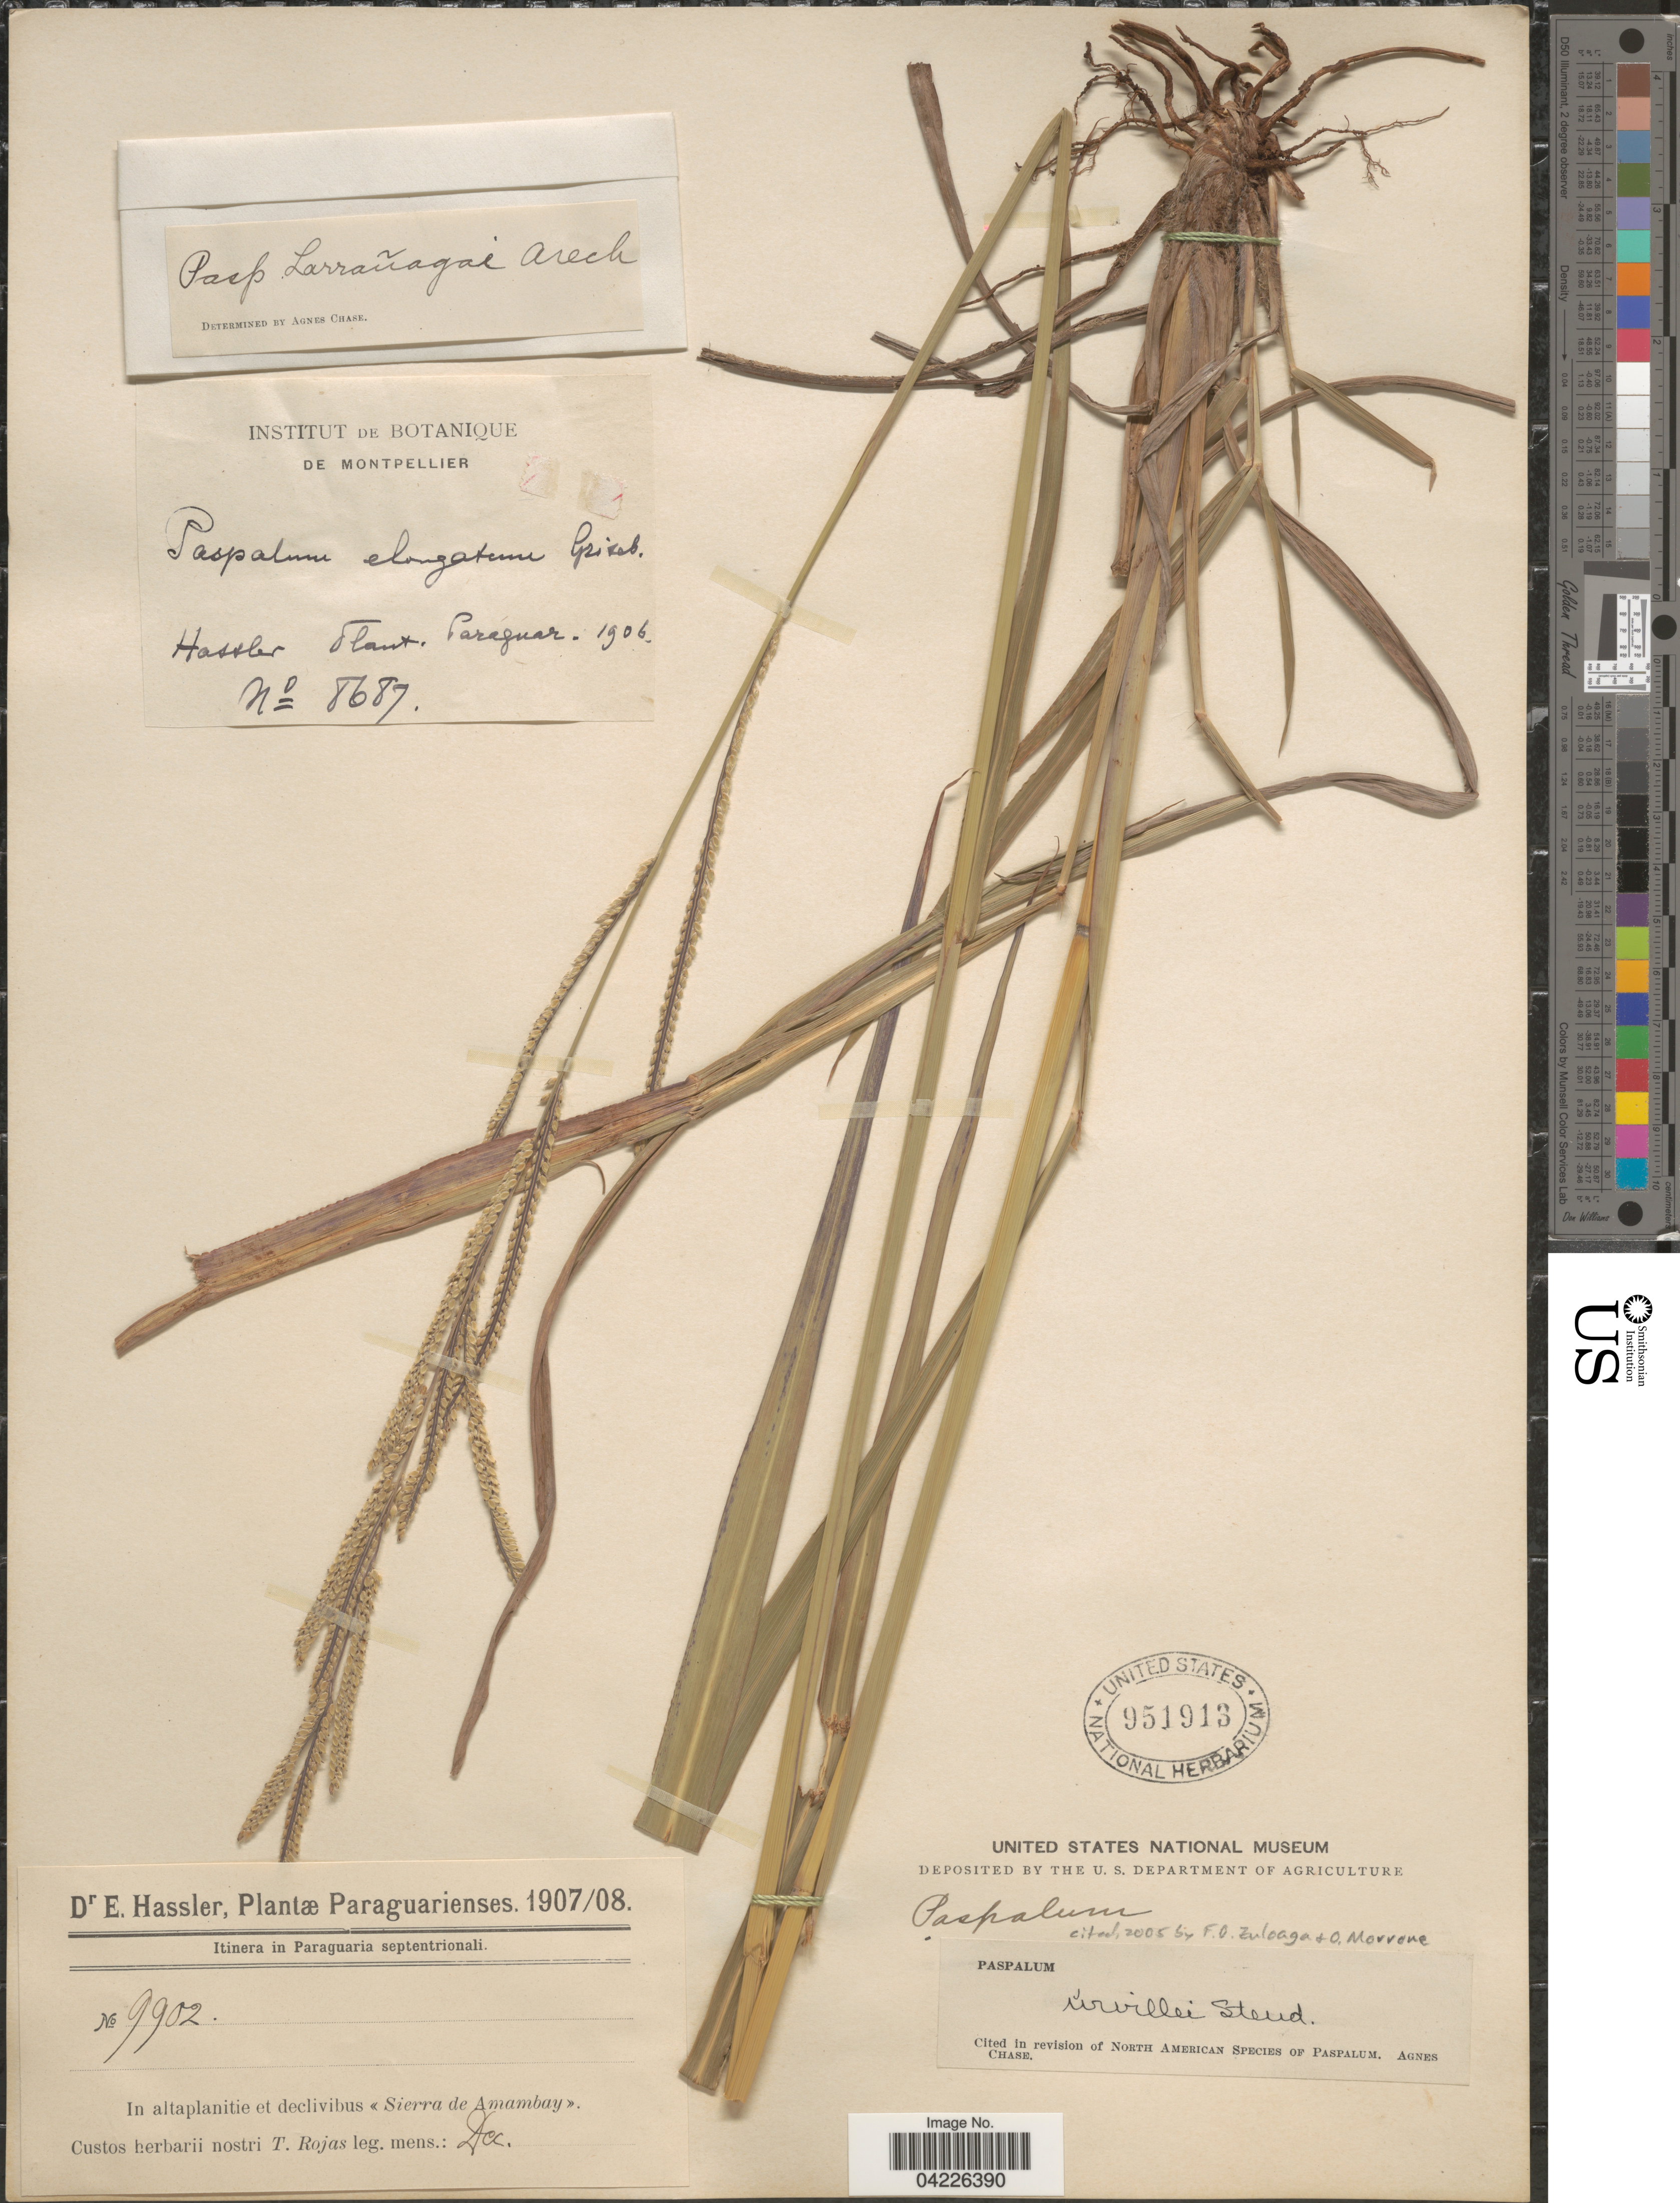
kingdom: Plantae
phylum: Tracheophyta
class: Liliopsida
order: Poales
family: Poaceae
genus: Paspalum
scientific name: Paspalum urvillei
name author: Steud.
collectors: T. Rojas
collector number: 9902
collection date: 1907-12/1908-12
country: Paraguay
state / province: Paraguari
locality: Itinera in Paraguaria septentrionali. In altaplanitie et declivibus «Sierra de Amambay».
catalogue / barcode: US 951913